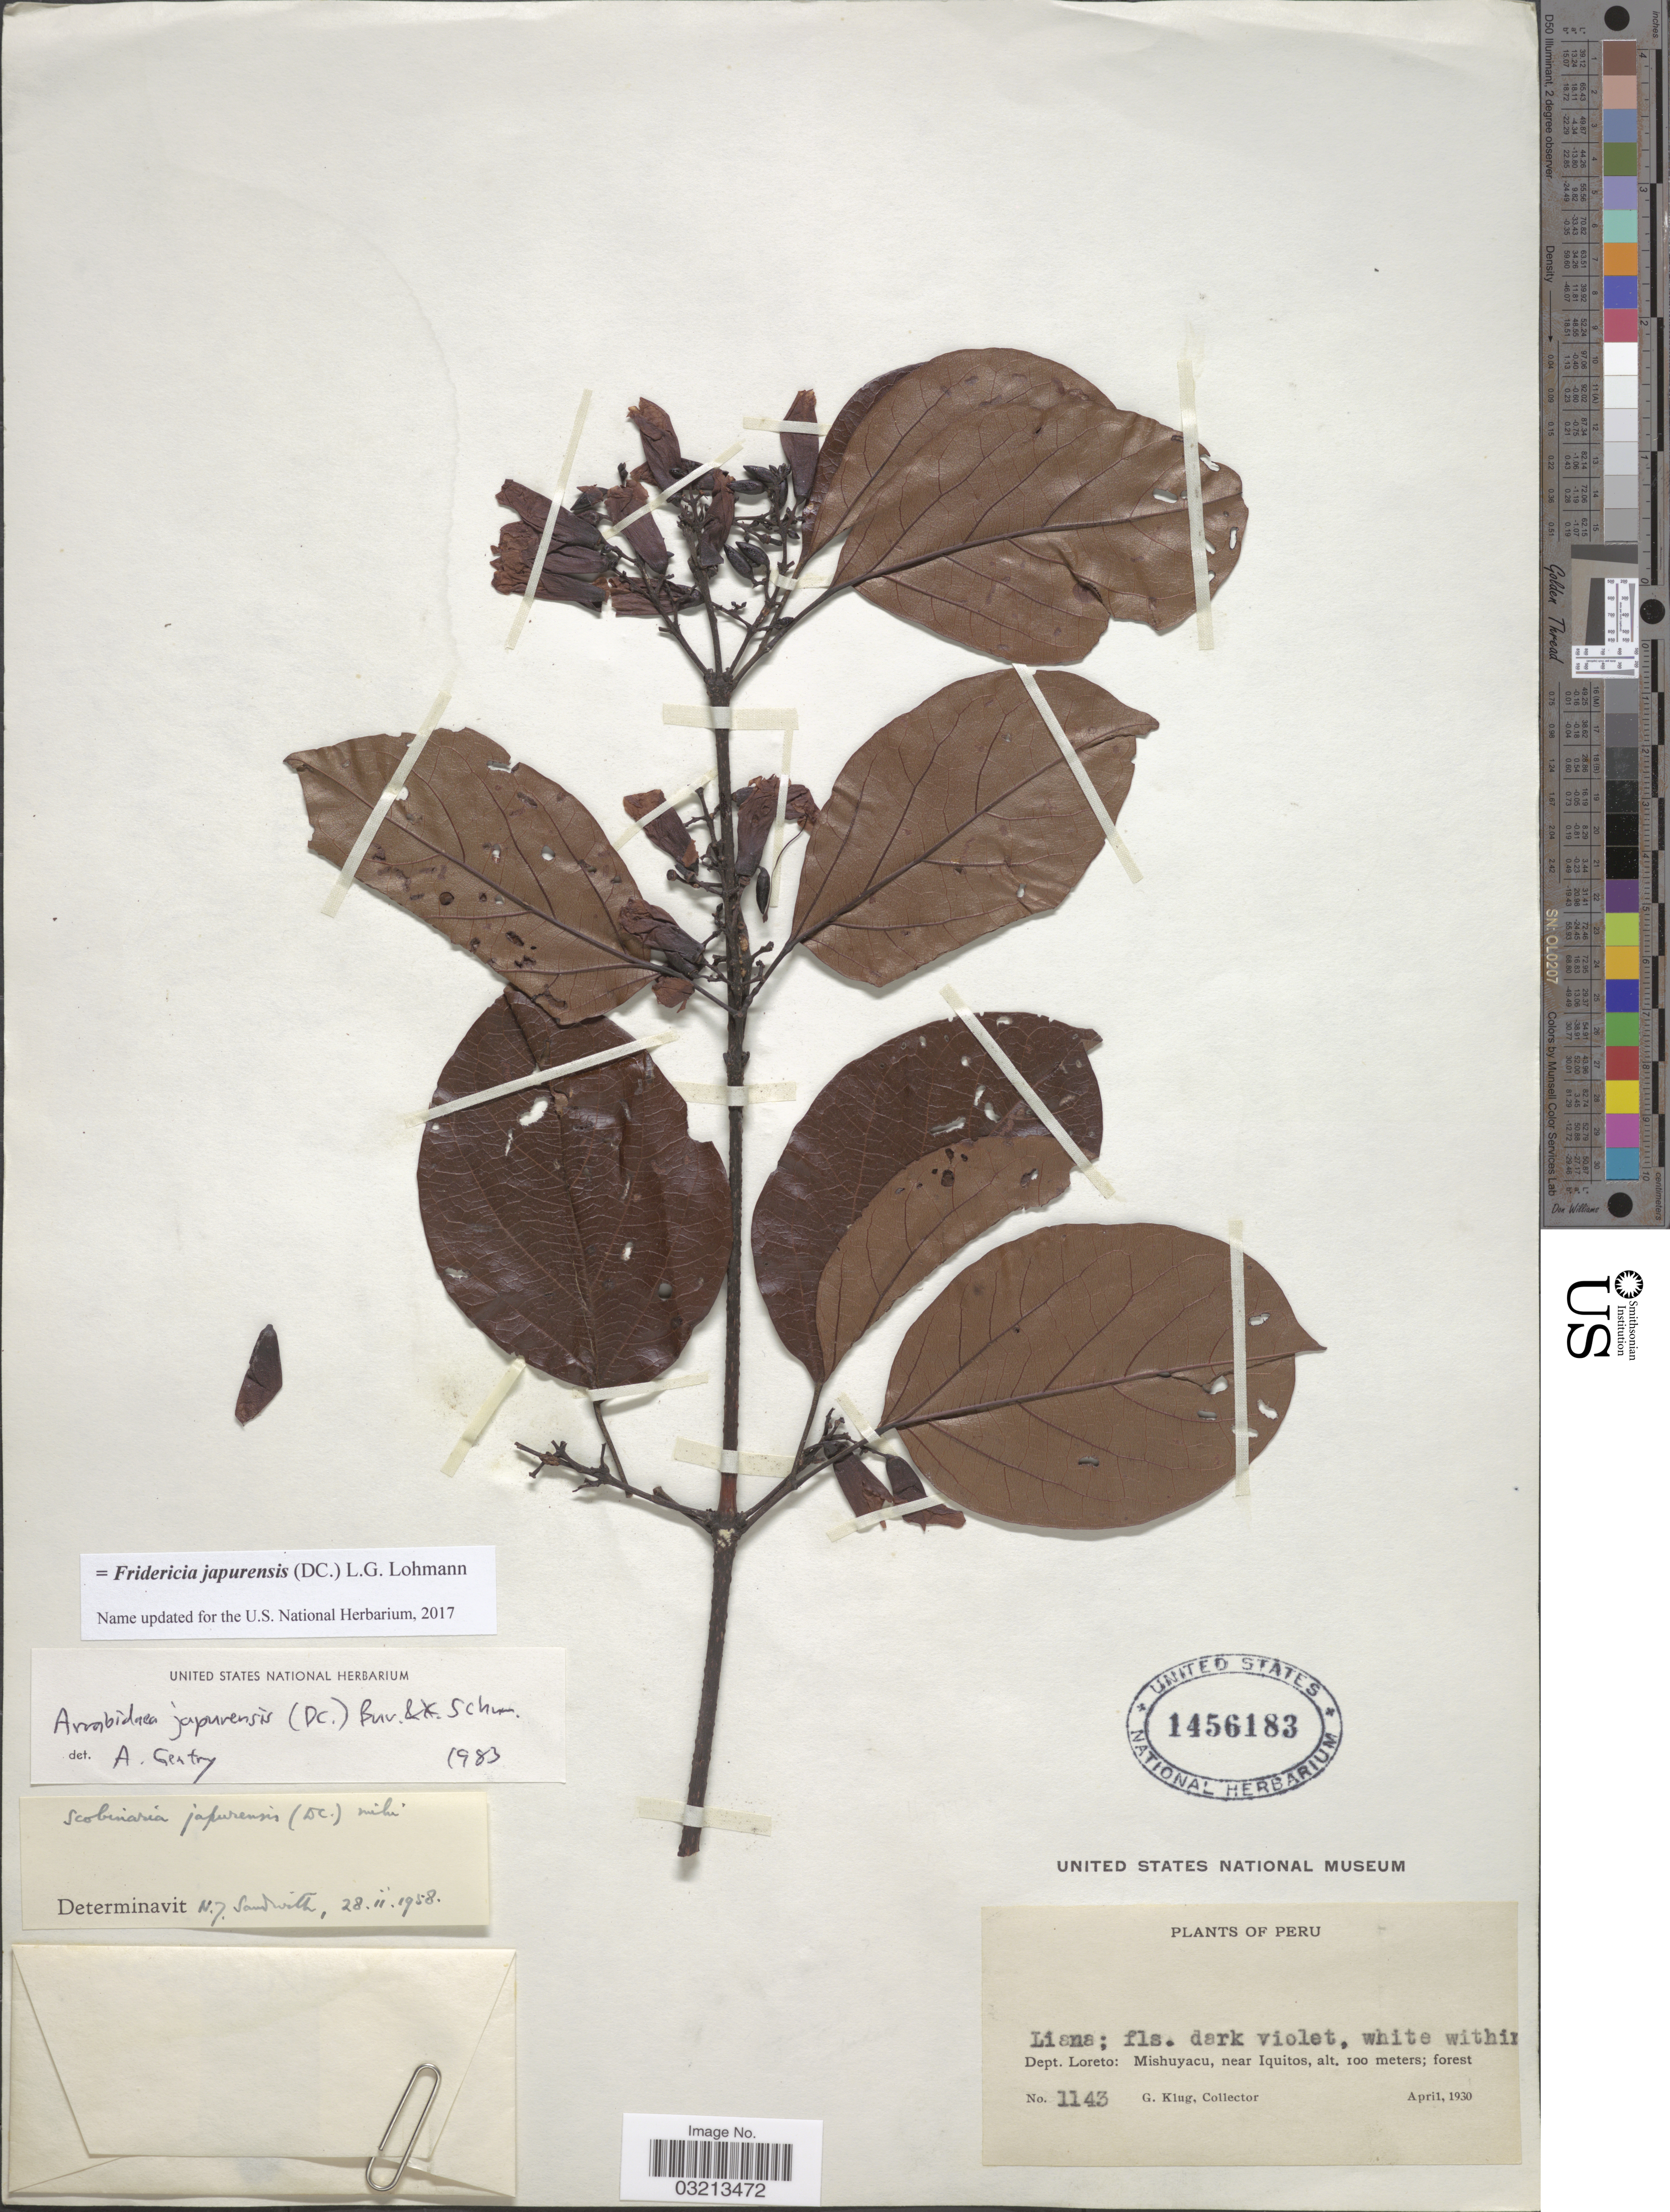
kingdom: Plantae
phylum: Tracheophyta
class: Magnoliopsida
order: Lamiales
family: Bignoniaceae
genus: Fridericia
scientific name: Fridericia japurensis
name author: (DC.) L.G. Lohmann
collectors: G. Klug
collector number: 1143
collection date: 1930-04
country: Peru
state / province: Loreto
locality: Dept. Loreto: Mishuyacu, near Iquitos.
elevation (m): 100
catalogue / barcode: US 1456183